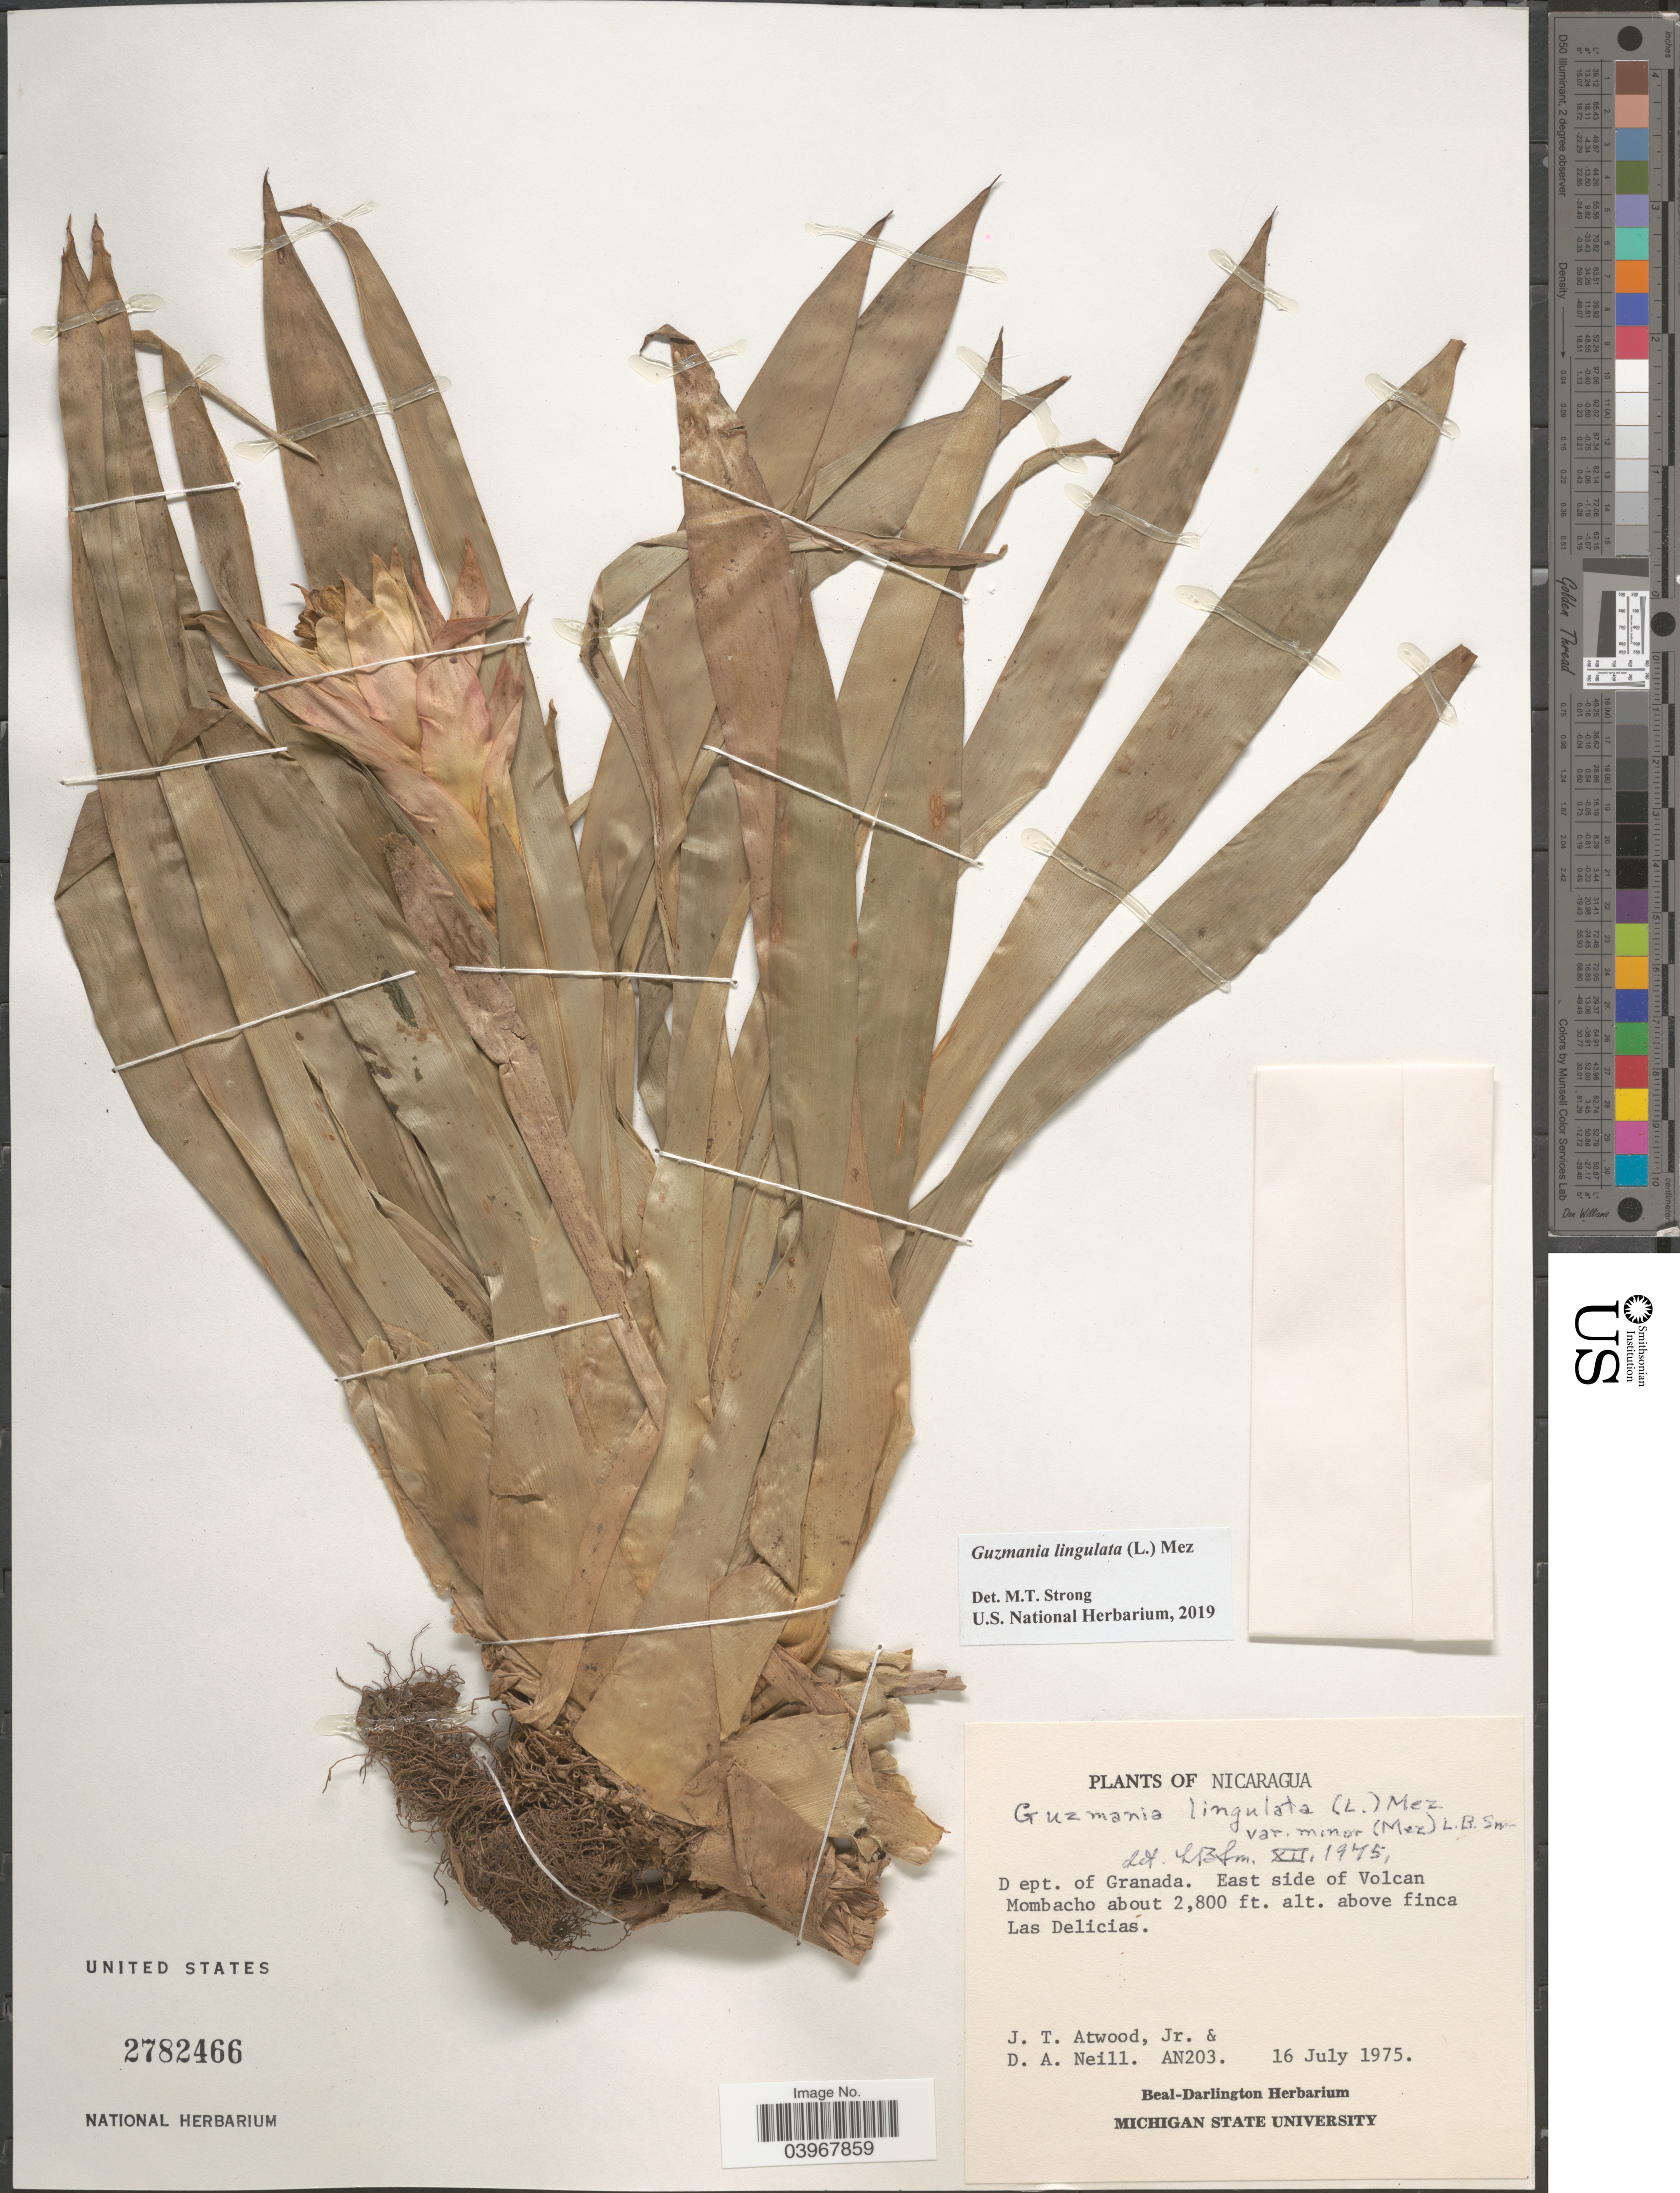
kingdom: Plantae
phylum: Tracheophyta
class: Liliopsida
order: Poales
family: Bromeliaceae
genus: Guzmania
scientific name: Guzmania lingulata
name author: (L.) Mez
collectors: J. Atwood & D. A. Neill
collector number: AN203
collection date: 1975-07-16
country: Nicaragua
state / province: Granada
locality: Dept. of Granada. East side of Volcan Mombacho above finca Las Delicias.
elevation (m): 853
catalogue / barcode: US 2782466